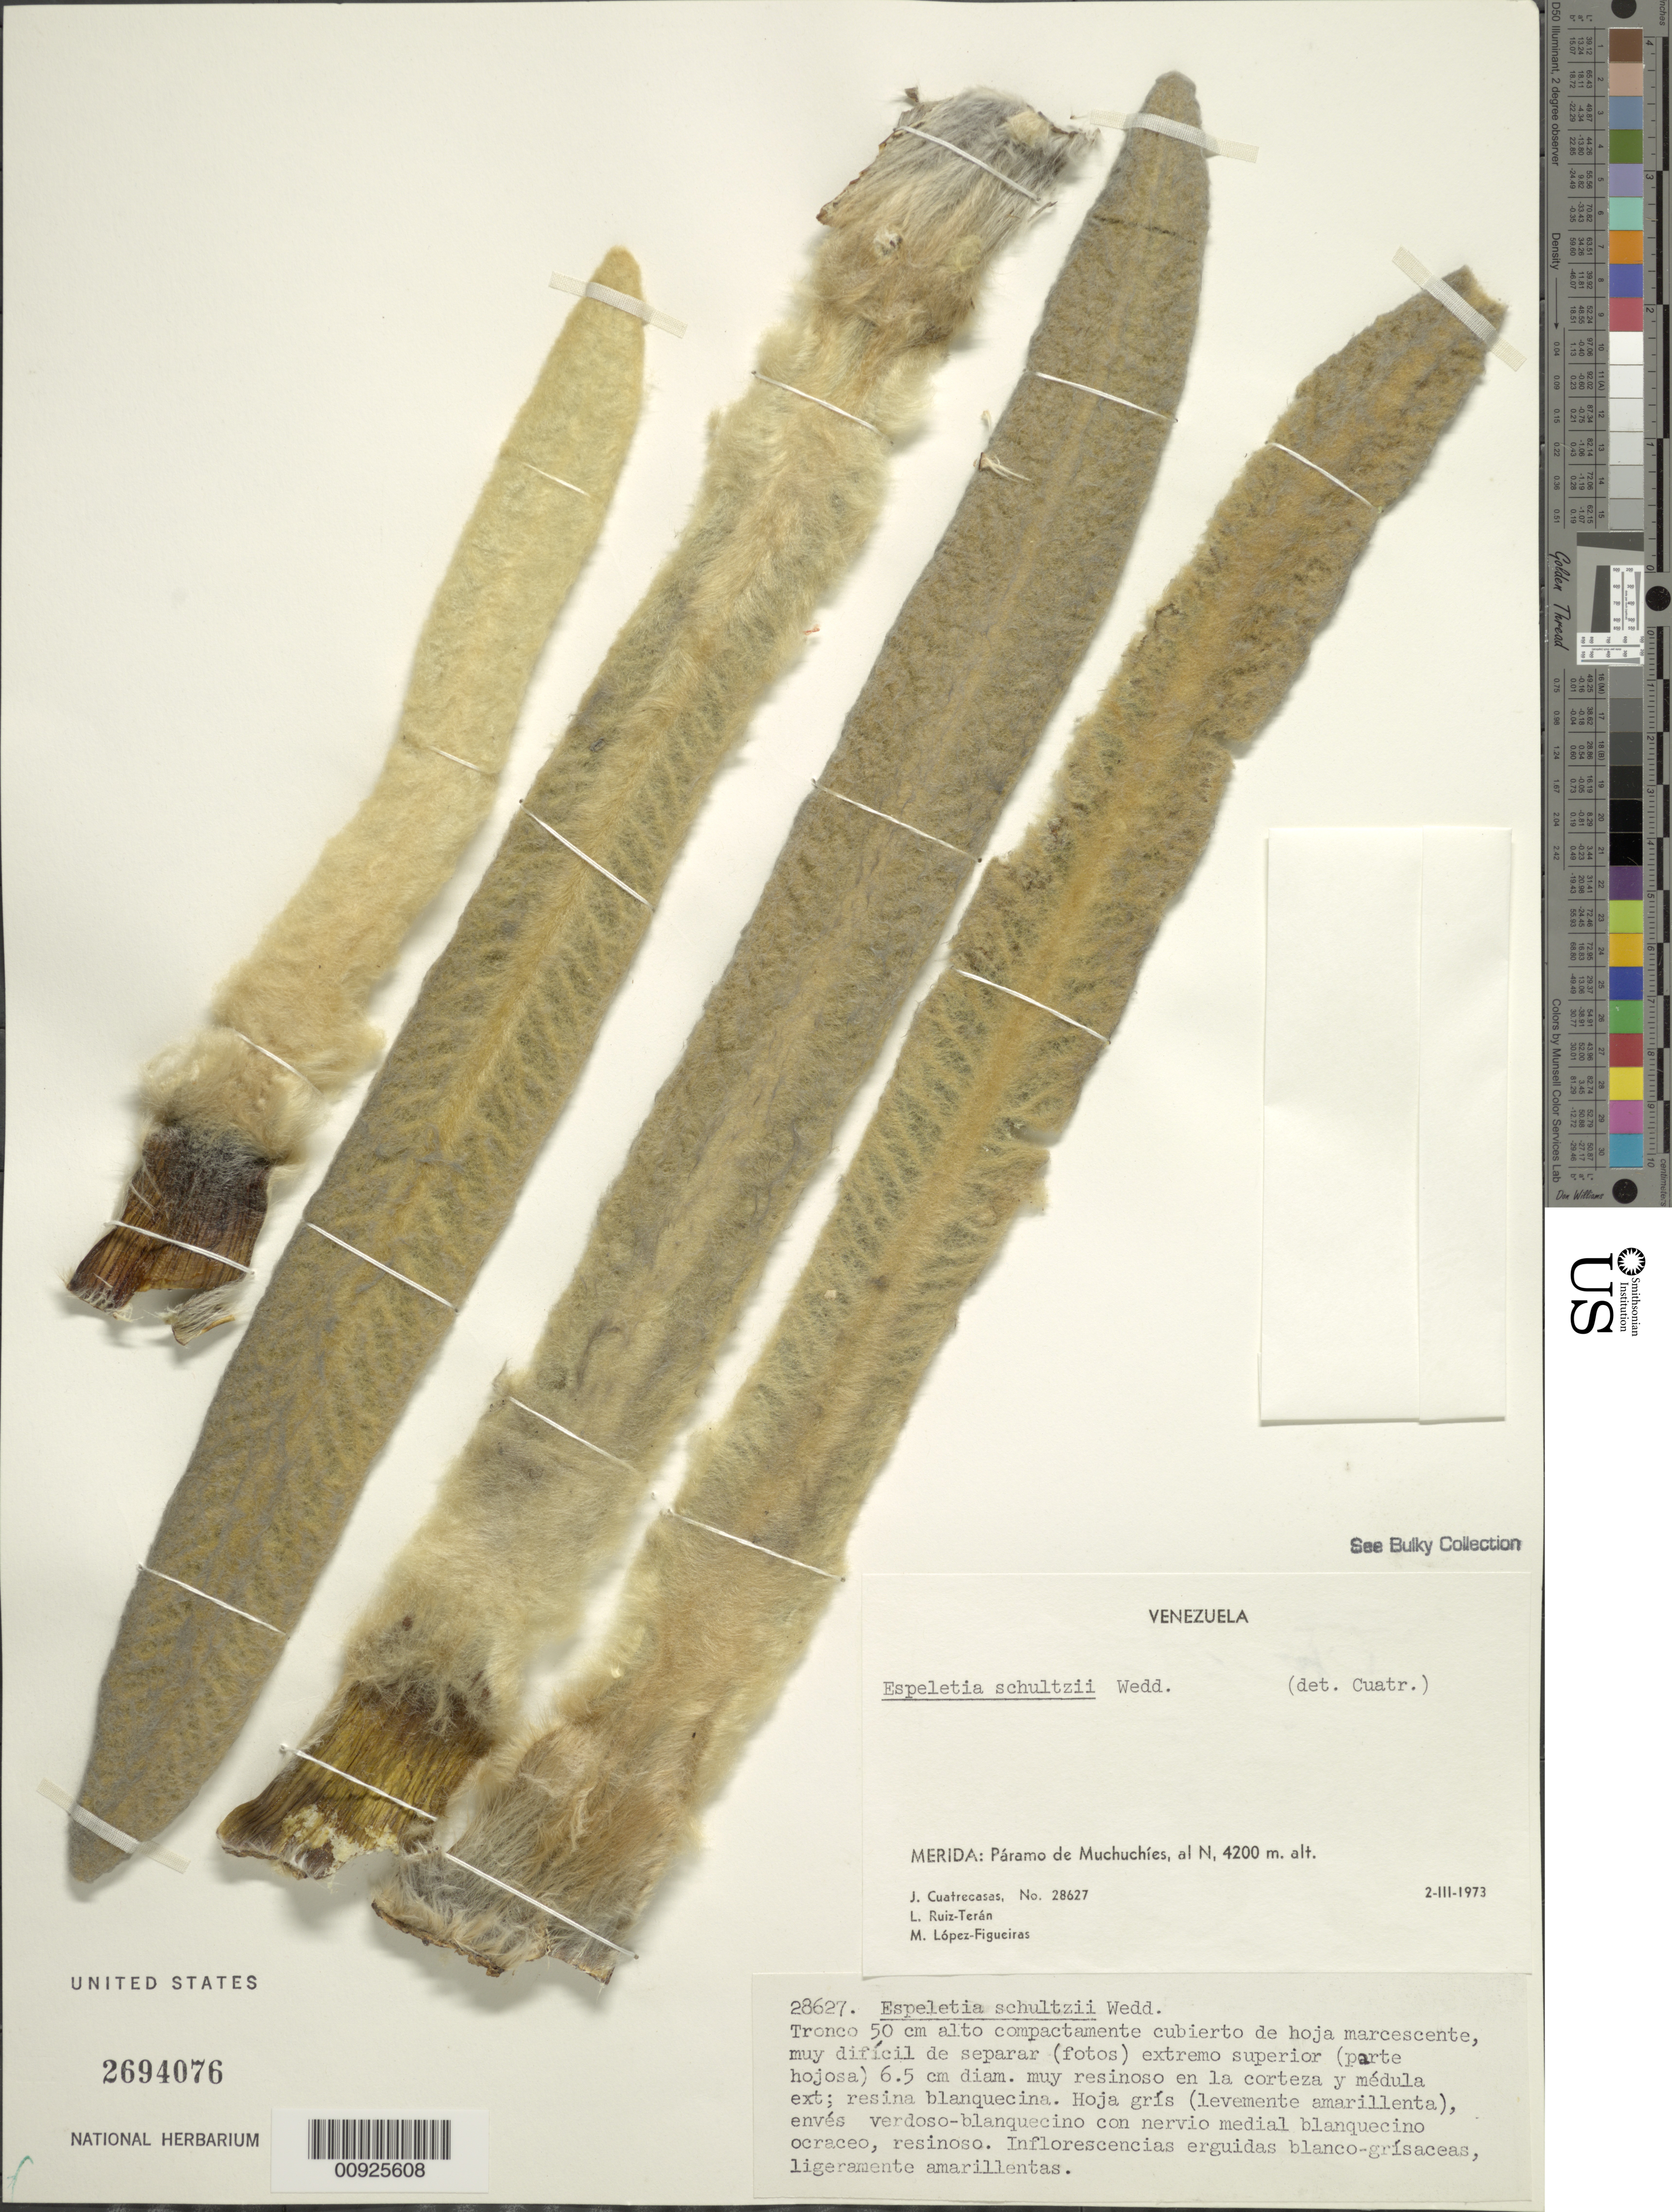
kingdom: Plantae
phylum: Tracheophyta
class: Magnoliopsida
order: Asterales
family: Asteraceae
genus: Espeletia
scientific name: Espeletia schultzii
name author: Wedd.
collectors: J. Cuatrecasas, L. E. Ruíz-Terán & M. López Figueiras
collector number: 28627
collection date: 1973-03-02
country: Venezuela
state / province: Mérida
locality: P. de Mucuchíes. Páramo de Mucuchíes, al N.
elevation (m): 4200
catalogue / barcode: US 2694076